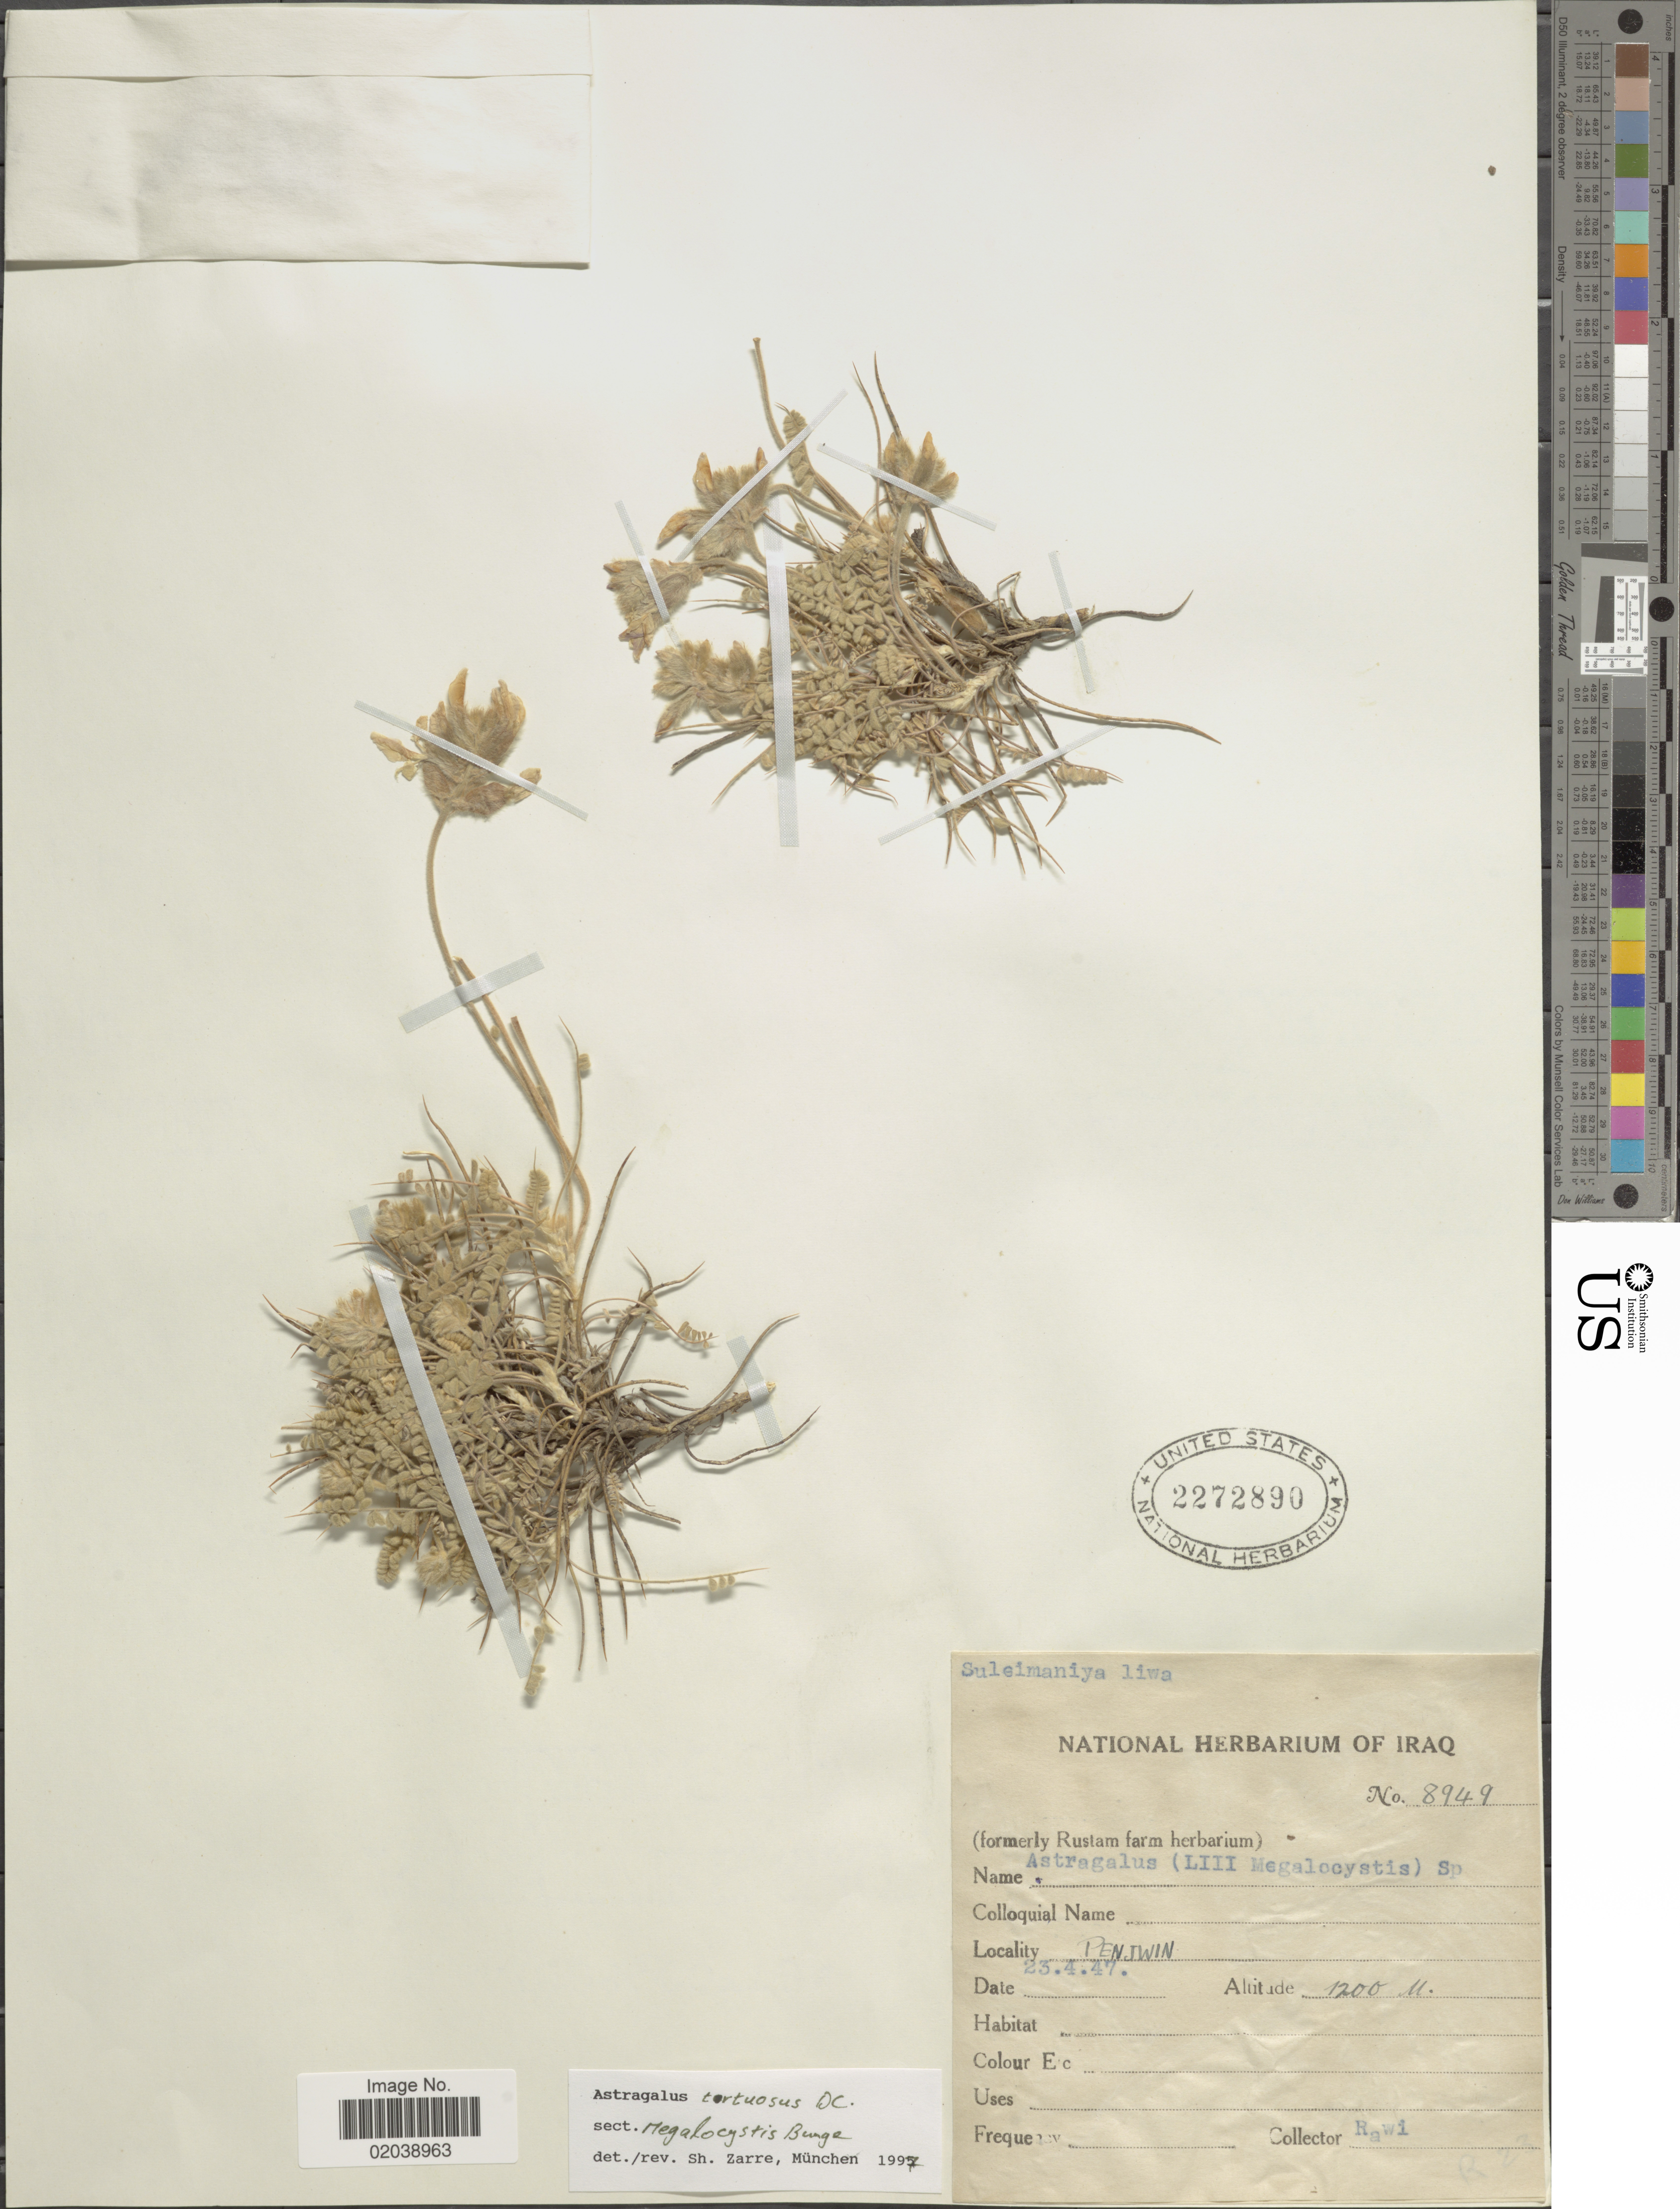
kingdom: Plantae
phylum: Tracheophyta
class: Magnoliopsida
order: Fabales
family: Fabaceae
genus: Astragalus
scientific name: Astragalus tortuosus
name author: DC.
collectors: -. Rawi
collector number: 8949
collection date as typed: Transcribed d/m/y: 23/4/47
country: Iraq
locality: Penjwin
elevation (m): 1200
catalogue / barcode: US 2272890